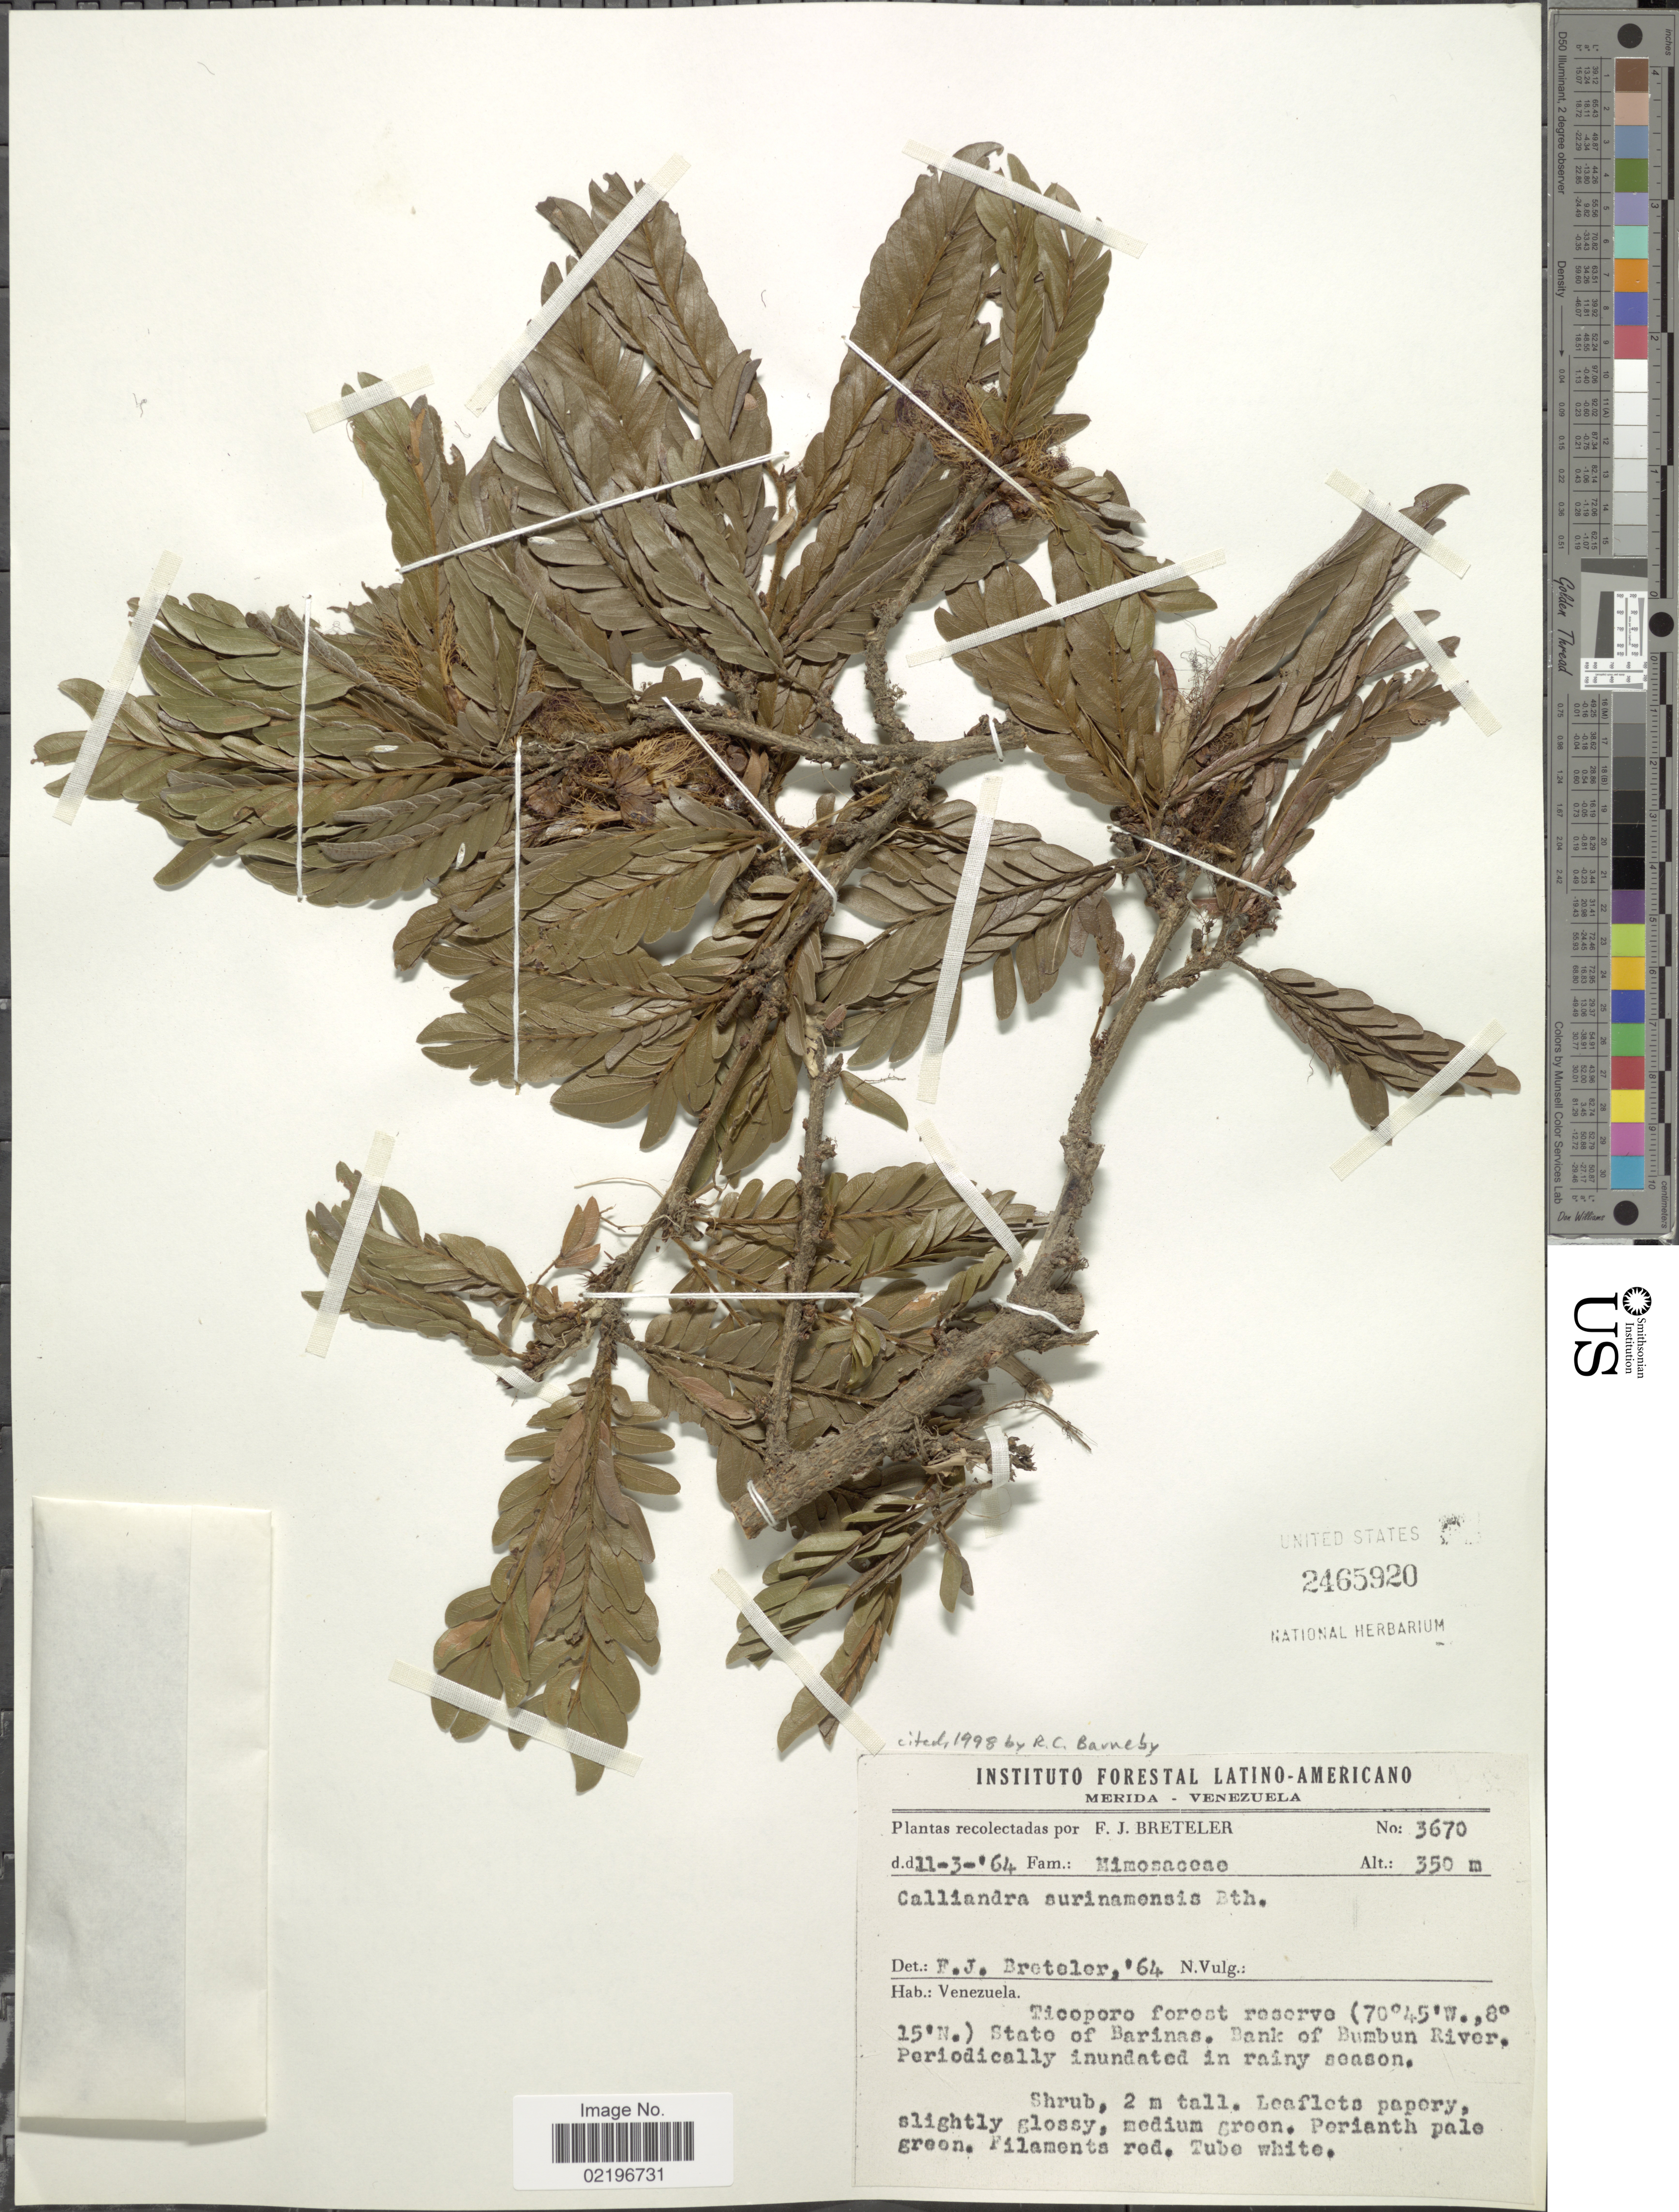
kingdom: Plantae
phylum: Tracheophyta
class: Magnoliopsida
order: Fabales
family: Fabaceae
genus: Calliandra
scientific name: Calliandra surinamensis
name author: Benth.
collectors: F. J. Breteler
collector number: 3670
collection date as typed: Transcribed d/m/y: 11/3/64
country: Venezuela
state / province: Barinas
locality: Ticoporo forest reserve. Bank of Bumbun River.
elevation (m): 350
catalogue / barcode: US 2465920